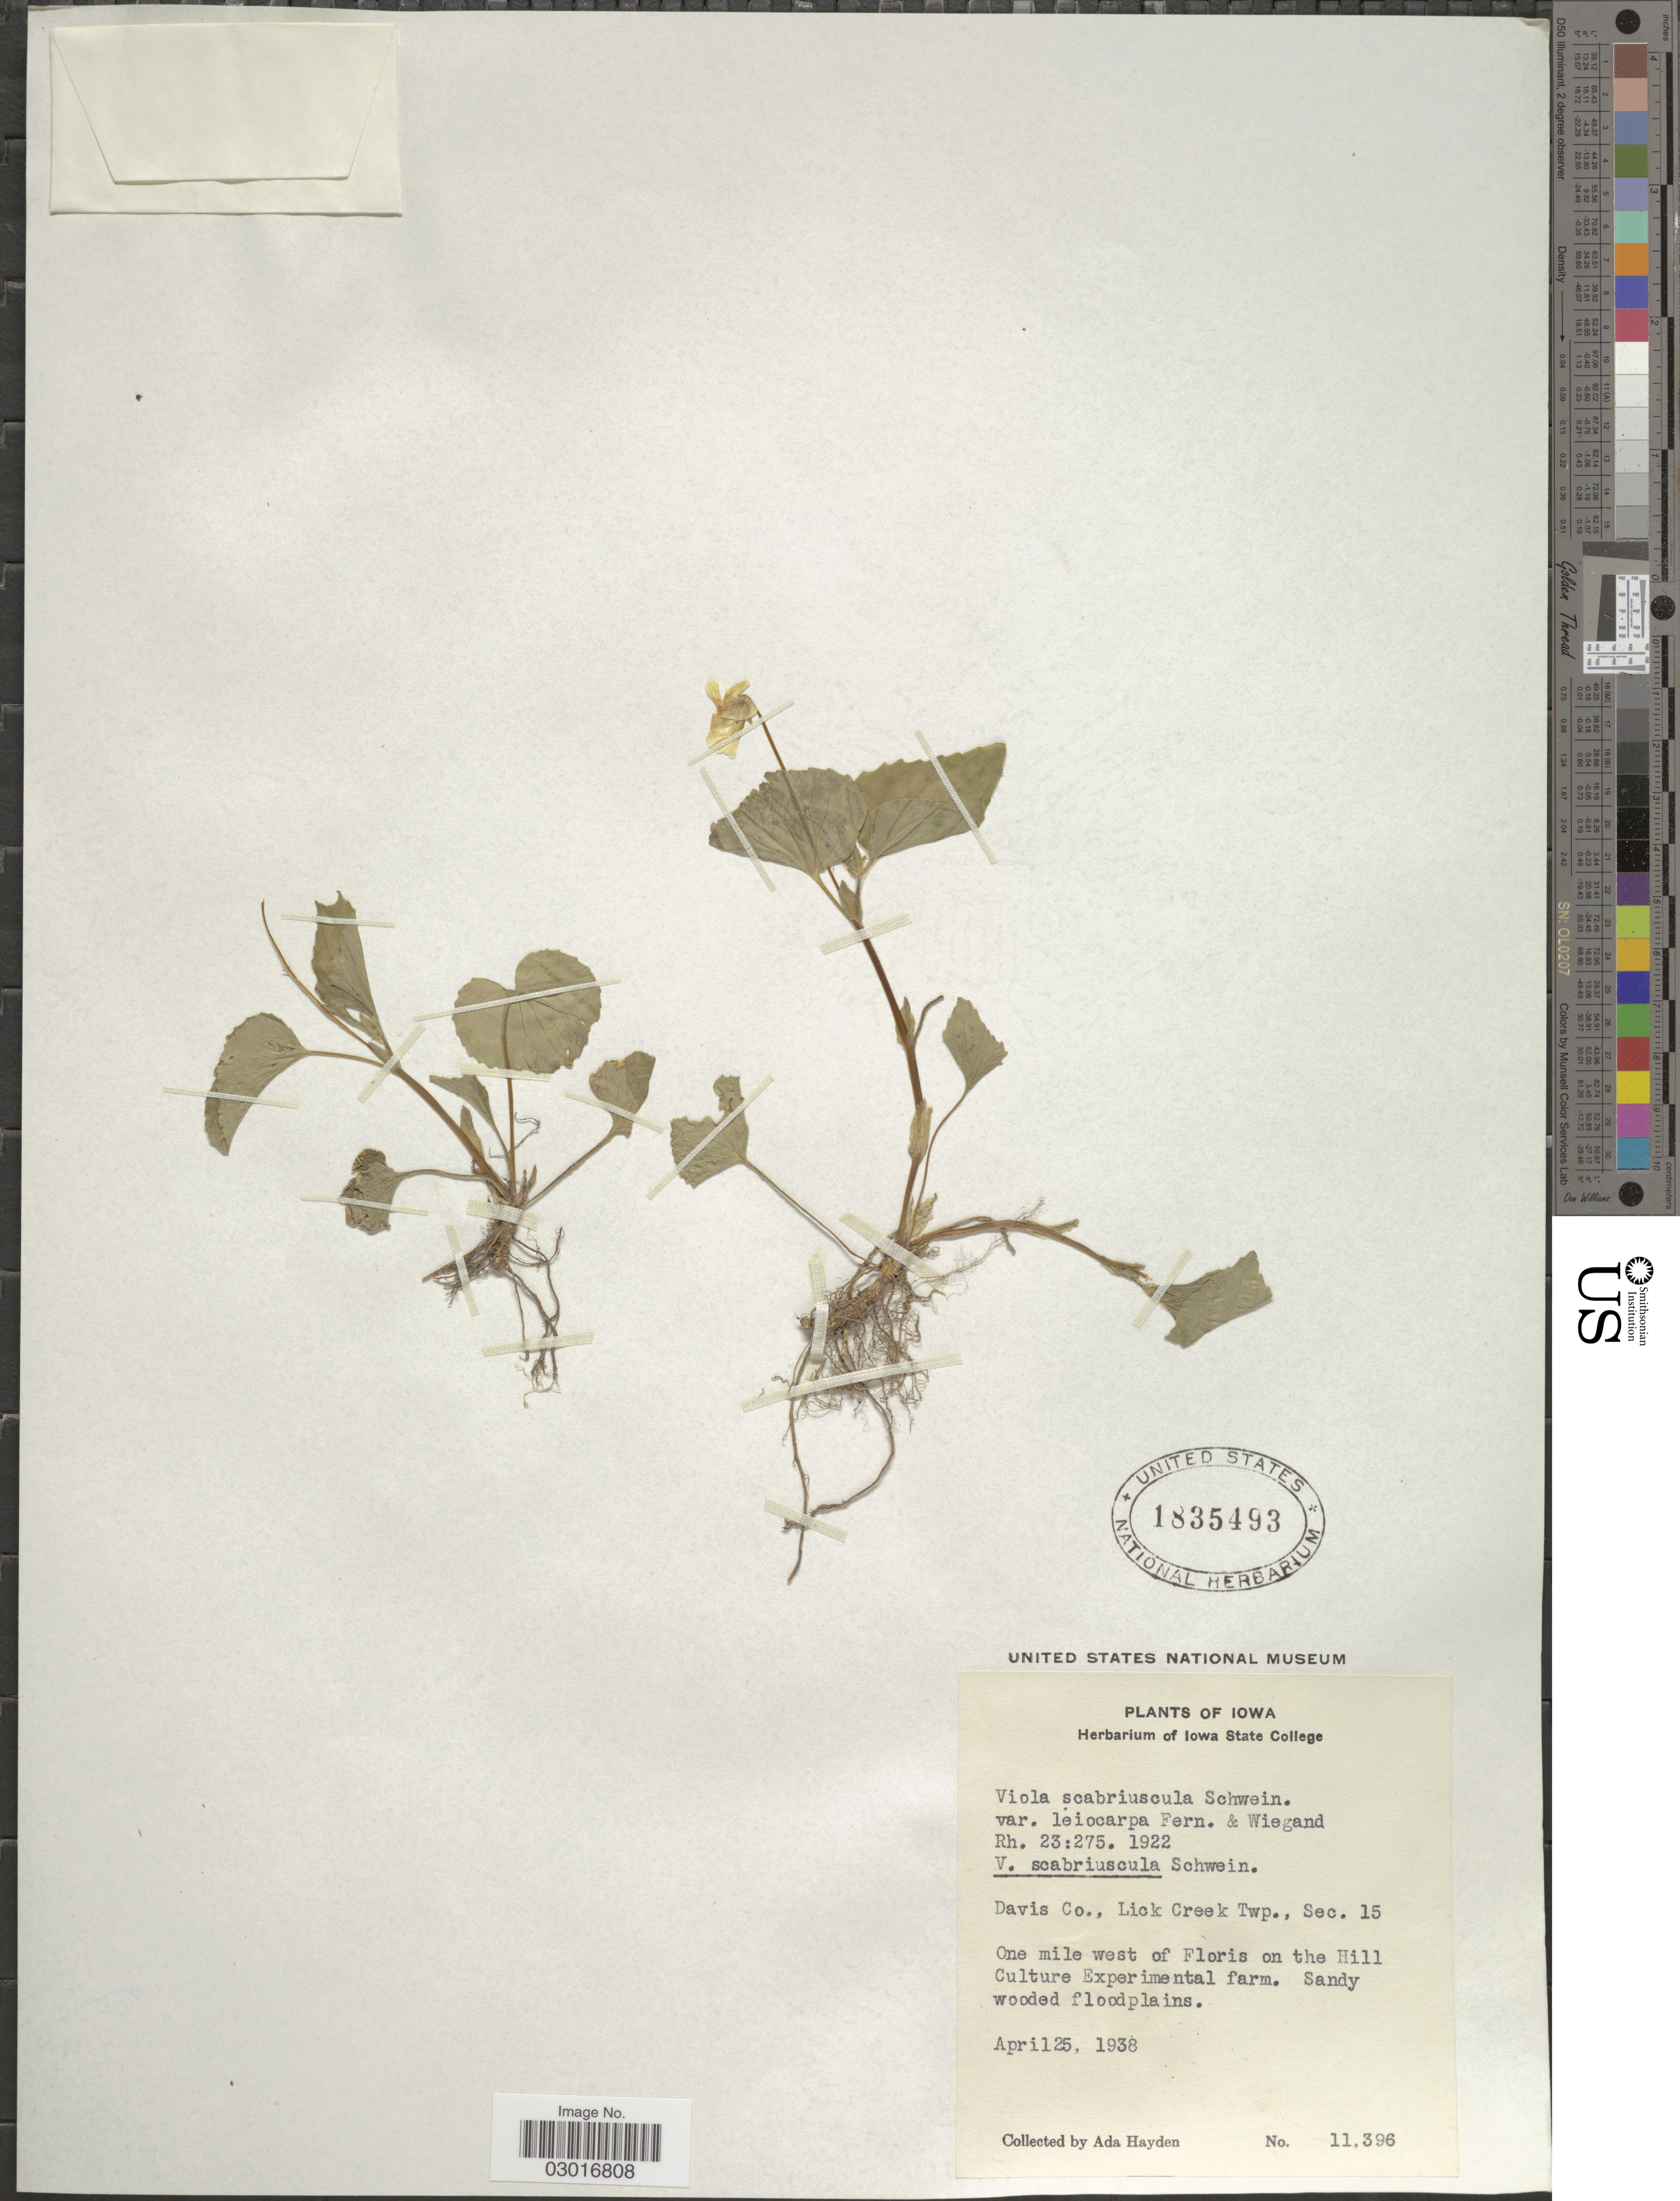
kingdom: Plantae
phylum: Tracheophyta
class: Magnoliopsida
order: Malpighiales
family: Violaceae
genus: Viola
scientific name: Viola scabriuscula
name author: (Torr. & A. Gray) Shafer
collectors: Ada Hayden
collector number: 11396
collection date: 1938-04-25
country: United States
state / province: Iowa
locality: Davis Co., Lick Creek Twp., Sec. 15. One mile west of Floris on the Hill Culture Experimental farm.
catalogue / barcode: US 1835493